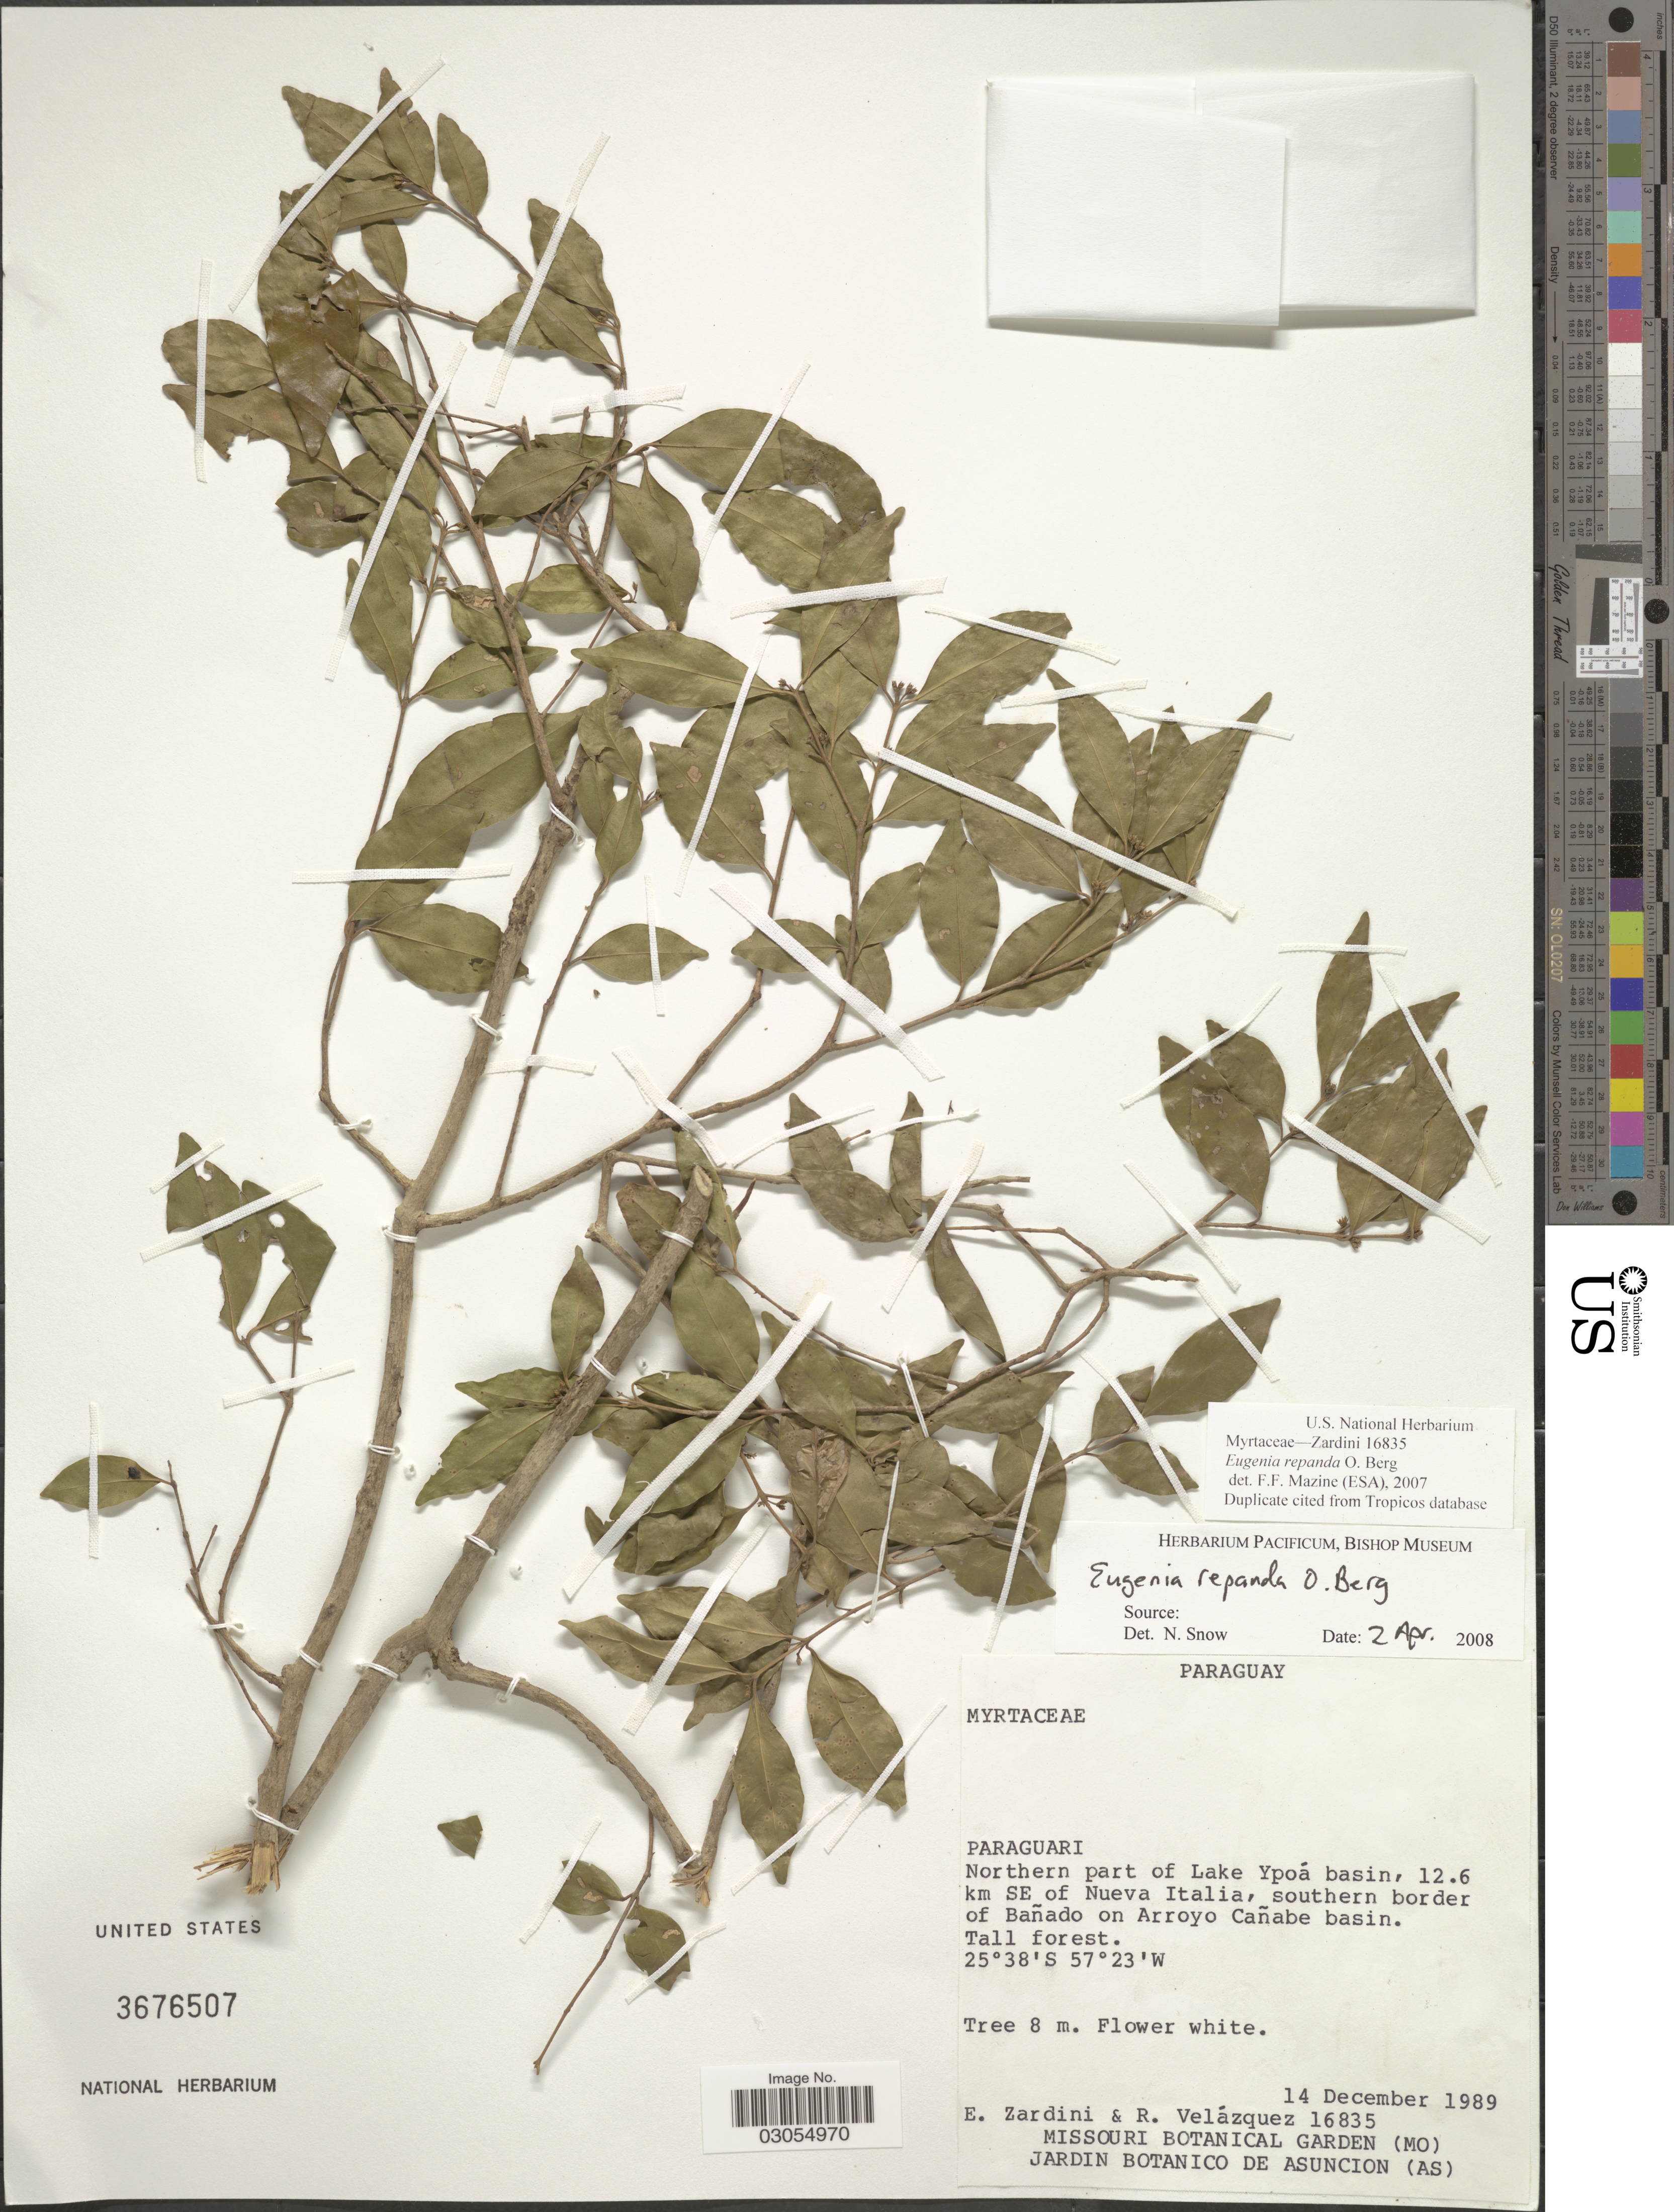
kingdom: Plantae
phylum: Tracheophyta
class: Magnoliopsida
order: Myrtales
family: Myrtaceae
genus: Eugenia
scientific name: Eugenia repanda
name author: O. Berg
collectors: E. Zardini & R. Velázquez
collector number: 16835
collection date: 1989-12-14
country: Paraguay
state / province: Paraguari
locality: Northern part of Lake Ypoá basin, 12.6 km SE of Nueva Italia, southern border of Bañado on Arroyo Cañabe basin.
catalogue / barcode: US 3676507